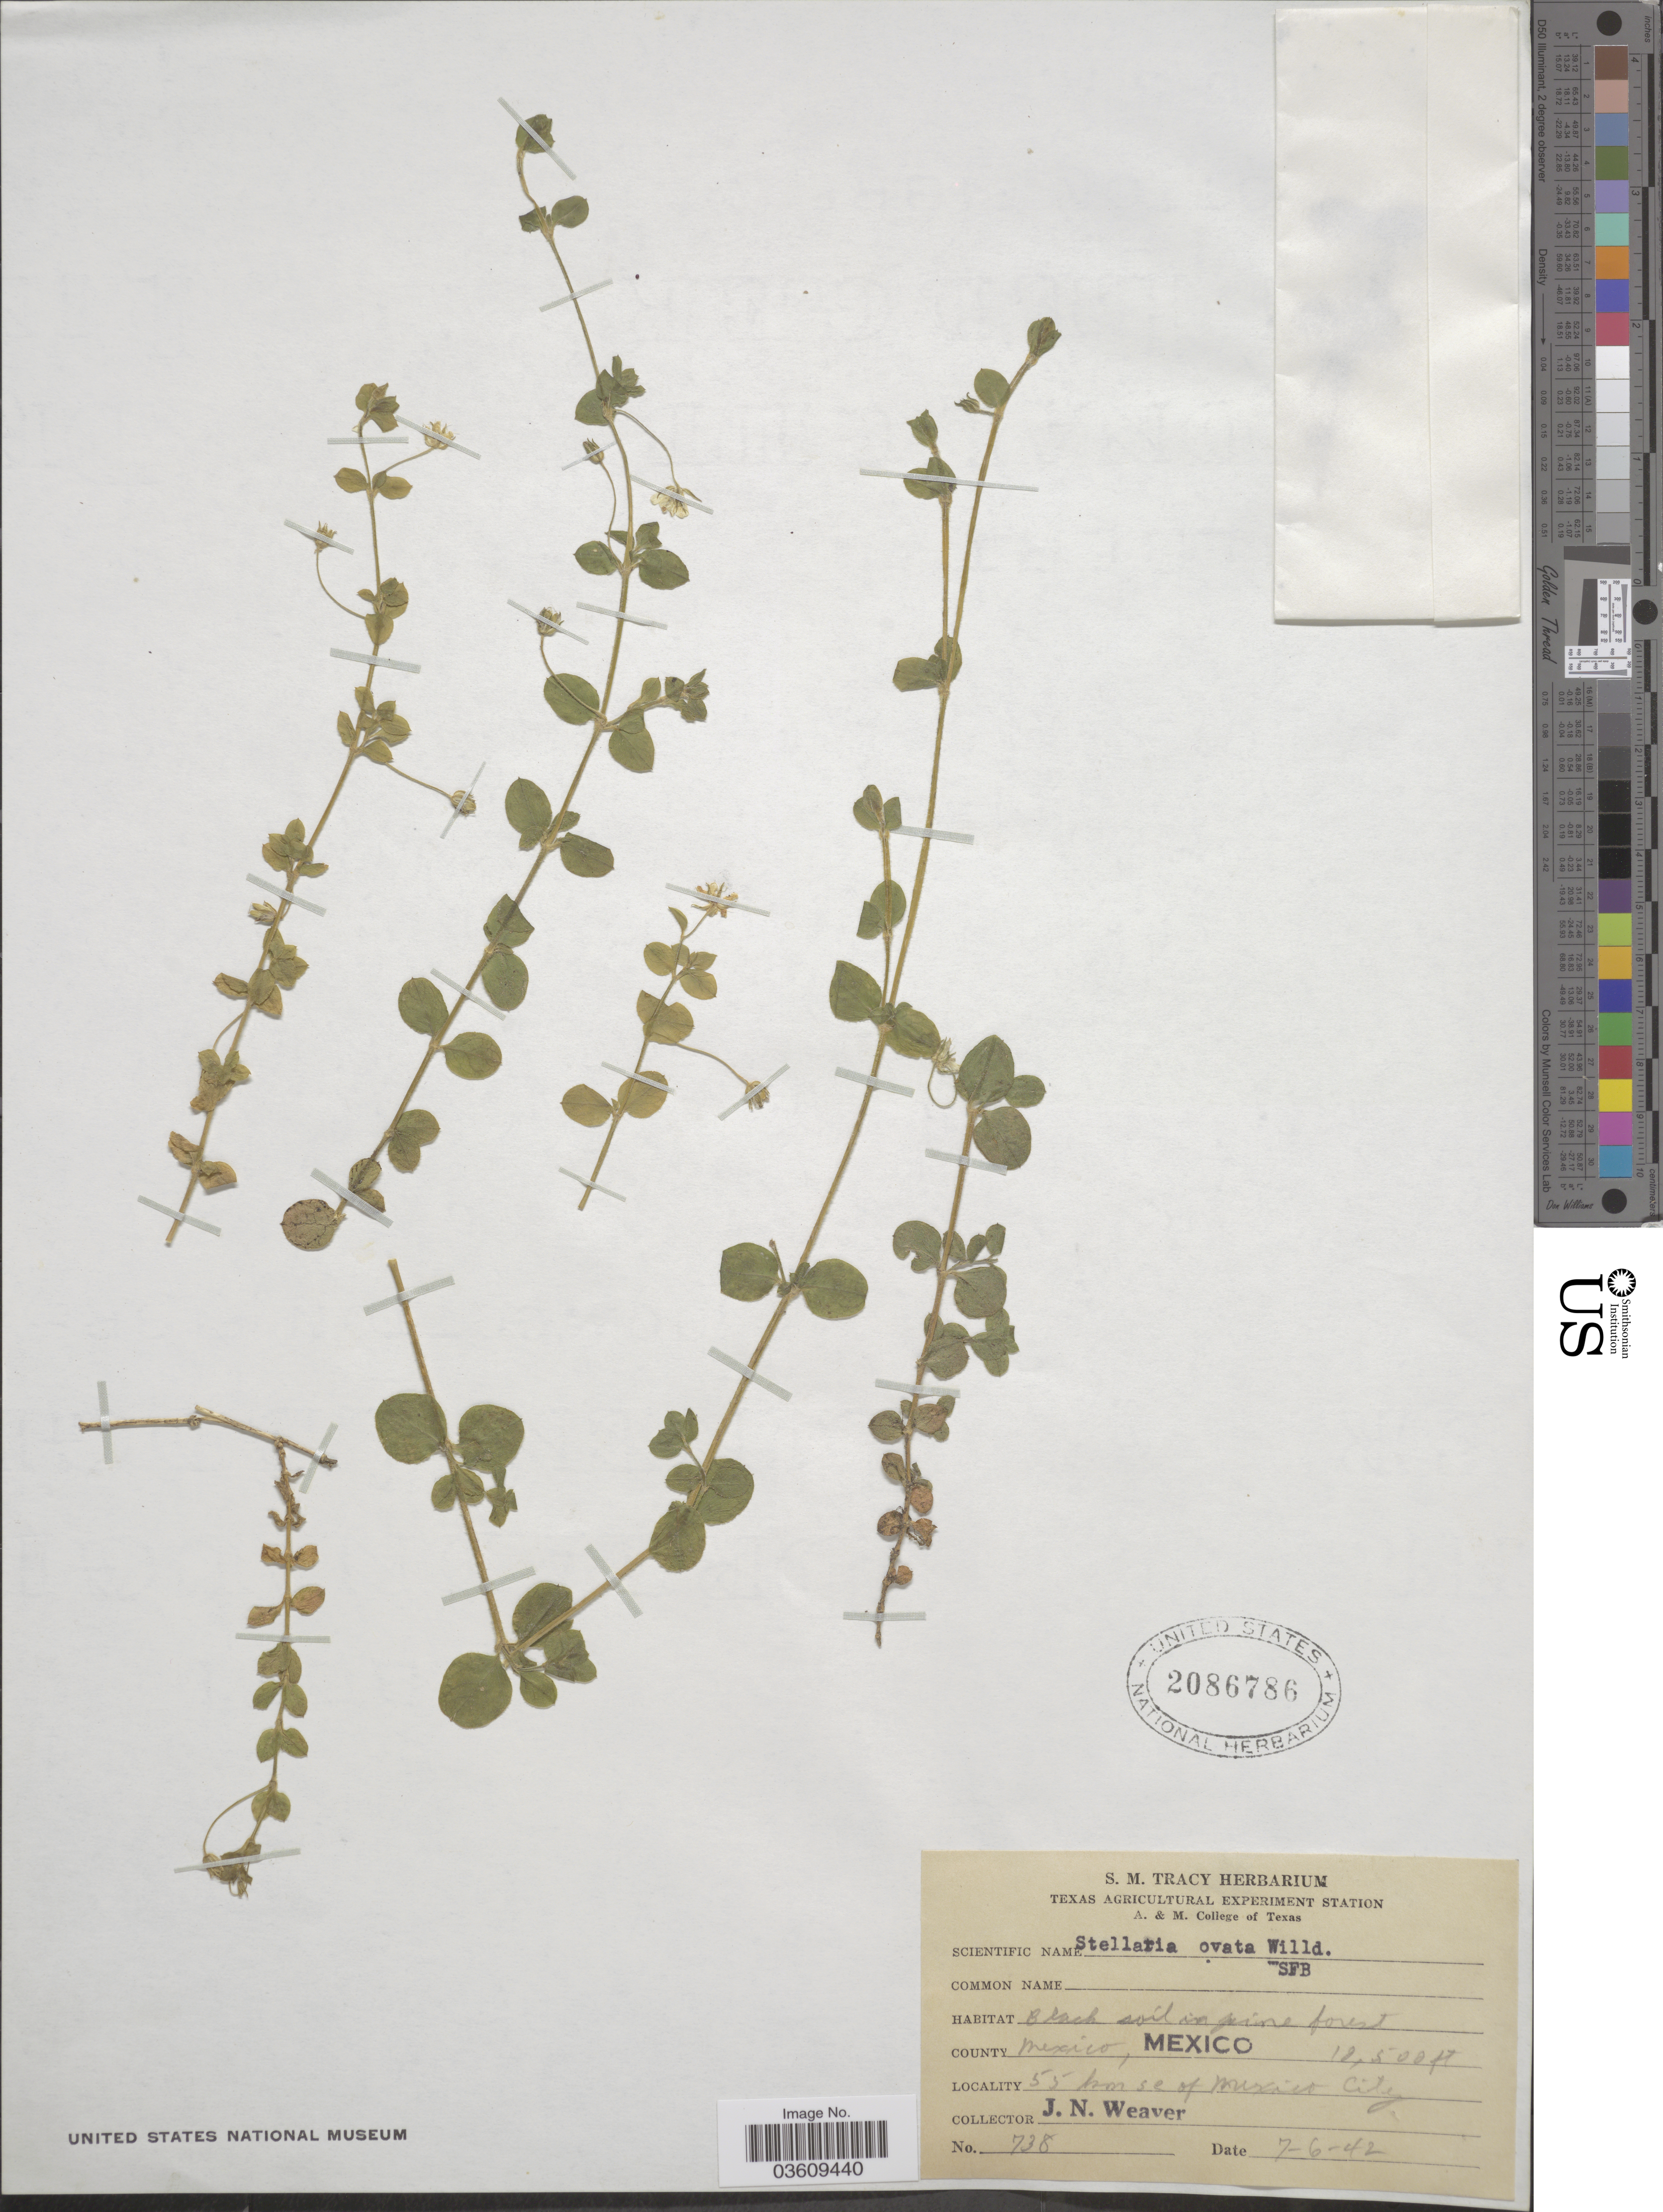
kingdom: Plantae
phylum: Tracheophyta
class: Magnoliopsida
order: Caryophyllales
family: Caryophyllaceae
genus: Stellaria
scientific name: Stellaria sp.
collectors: J. N. Weaver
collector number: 738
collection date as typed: Transcribed d/m/y: 7/6/42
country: Mexico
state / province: México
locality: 55 km s.e. of Mexico City.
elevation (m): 3810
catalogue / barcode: US 2086786